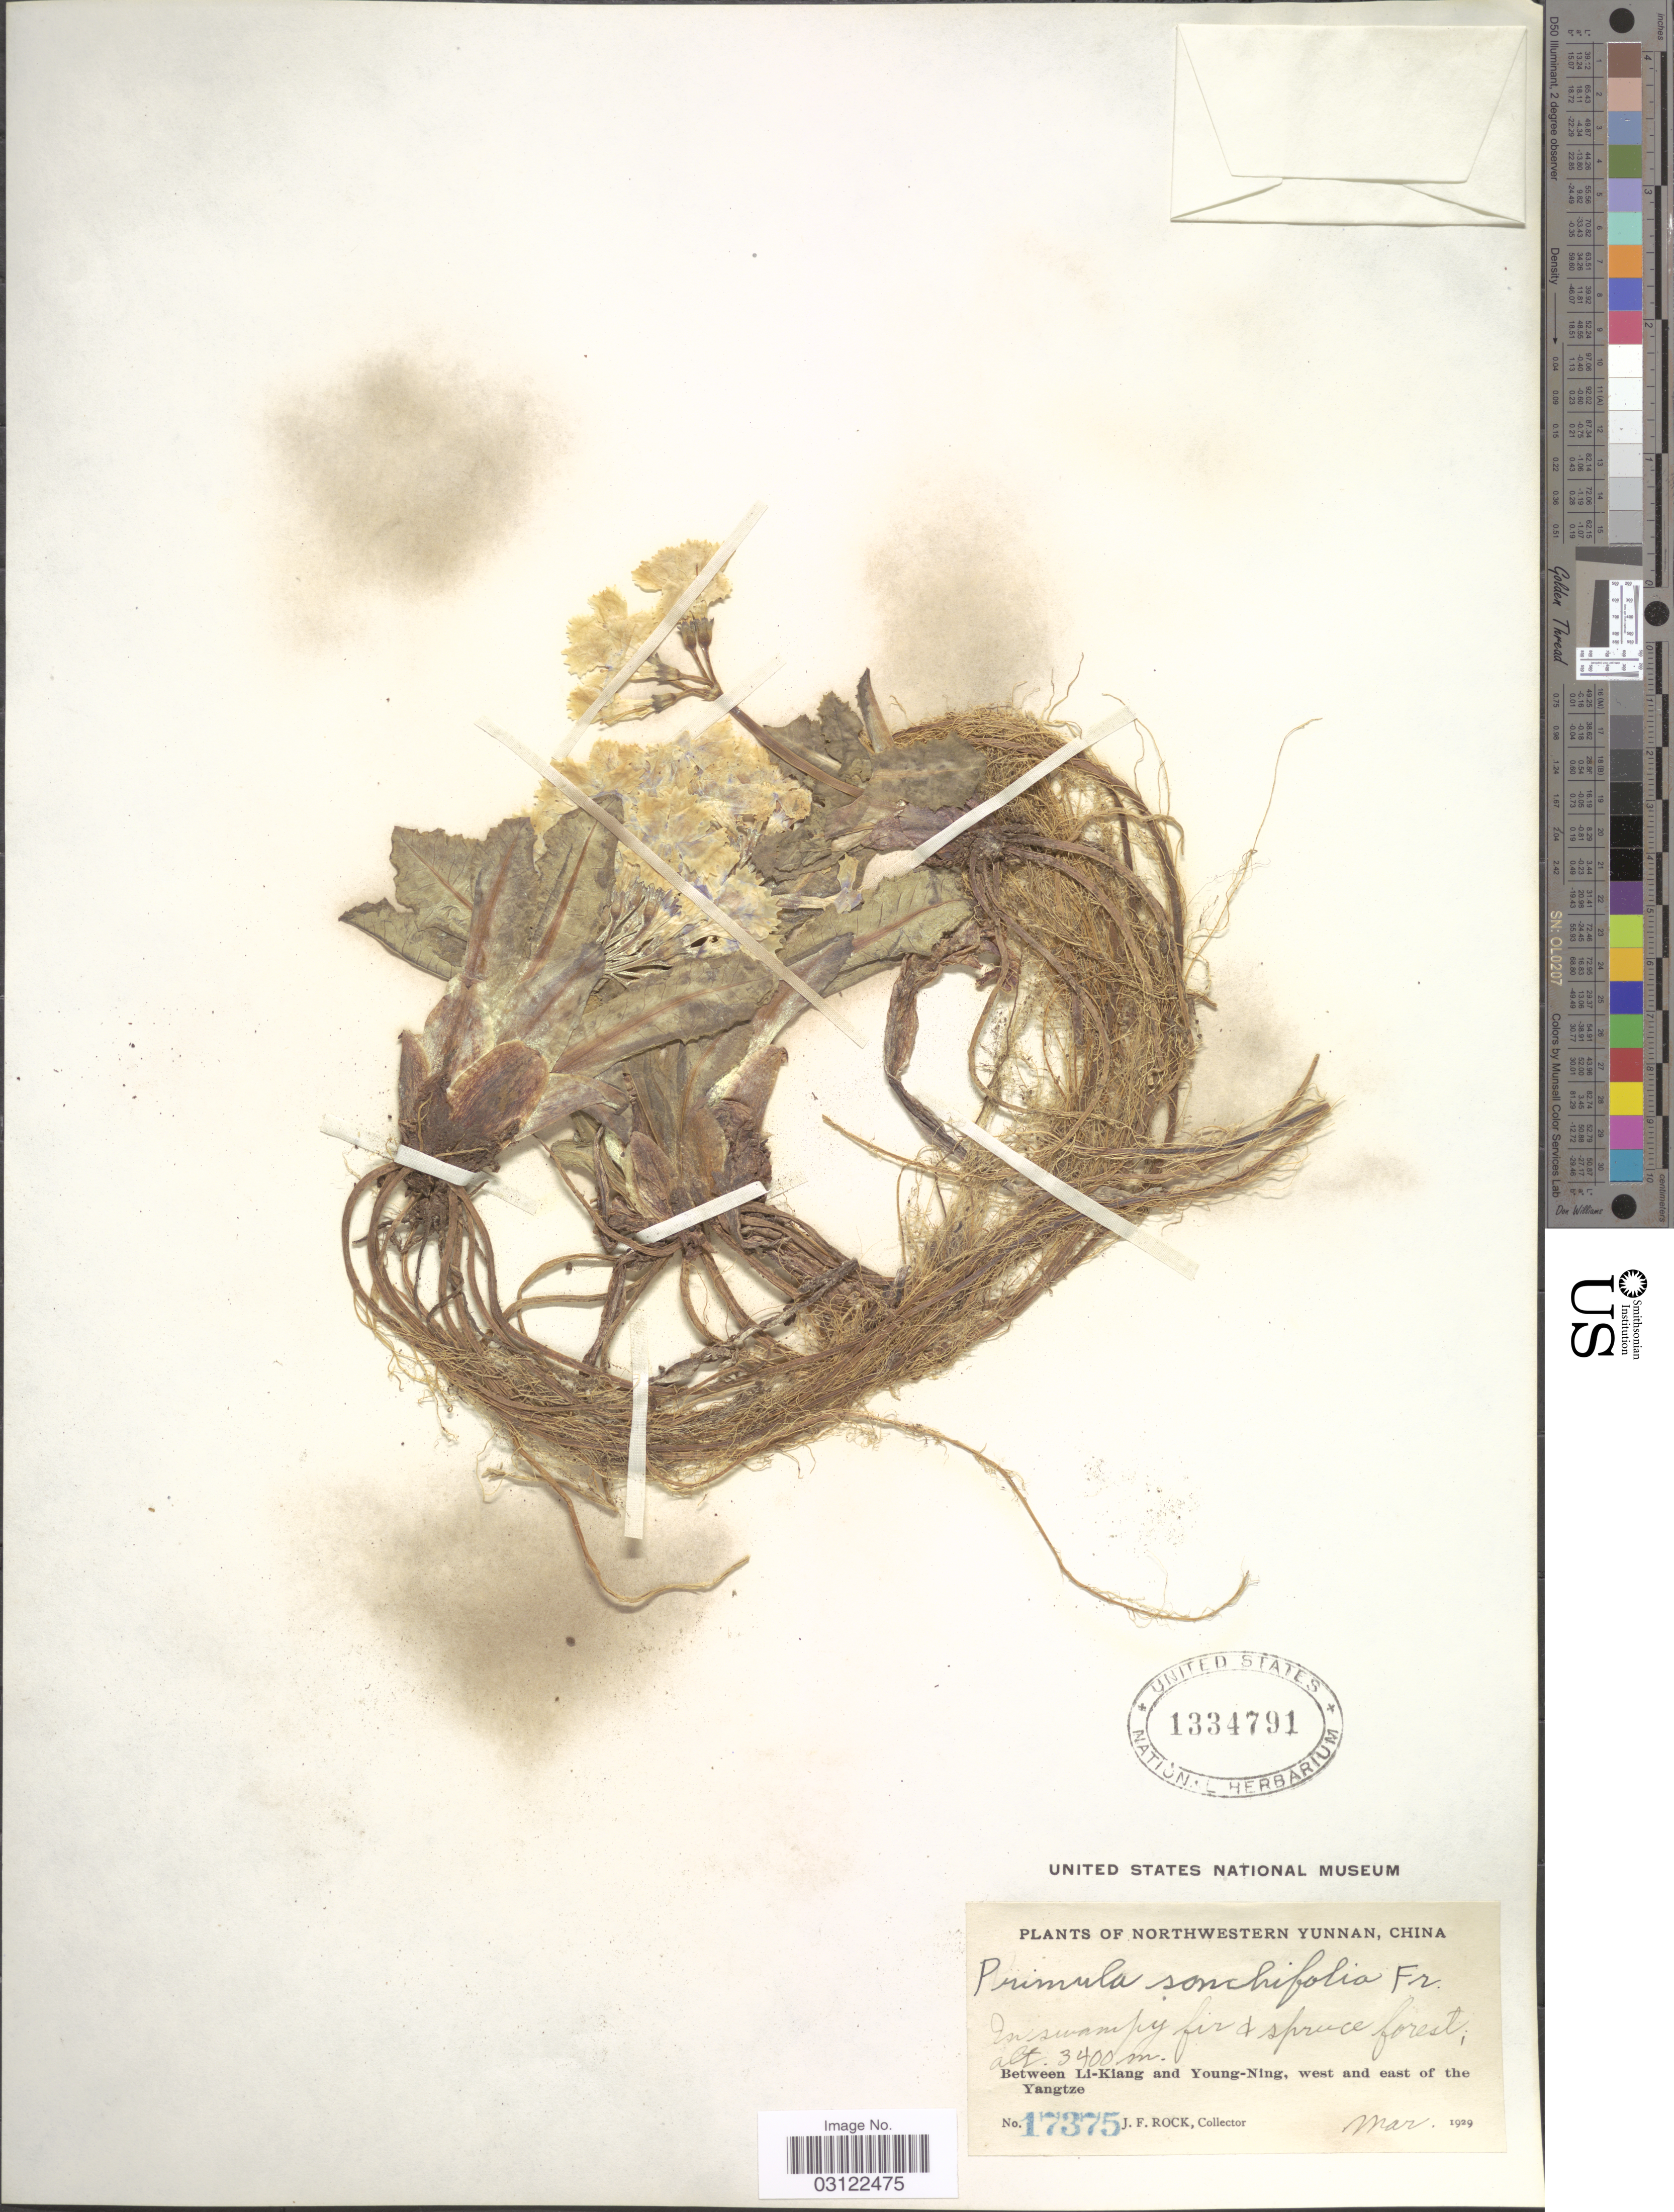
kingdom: Plantae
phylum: Tracheophyta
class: Magnoliopsida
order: Ericales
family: Primulaceae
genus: Primula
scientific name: Primula sonchifolia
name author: Franch.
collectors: J. Rock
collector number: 17375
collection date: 1929-03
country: China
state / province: Yunnan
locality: Northwestern Yunnan. Between Li-Kiang and Young-Ning, west and east of the Yangtze.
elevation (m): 3400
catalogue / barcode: US 1334791